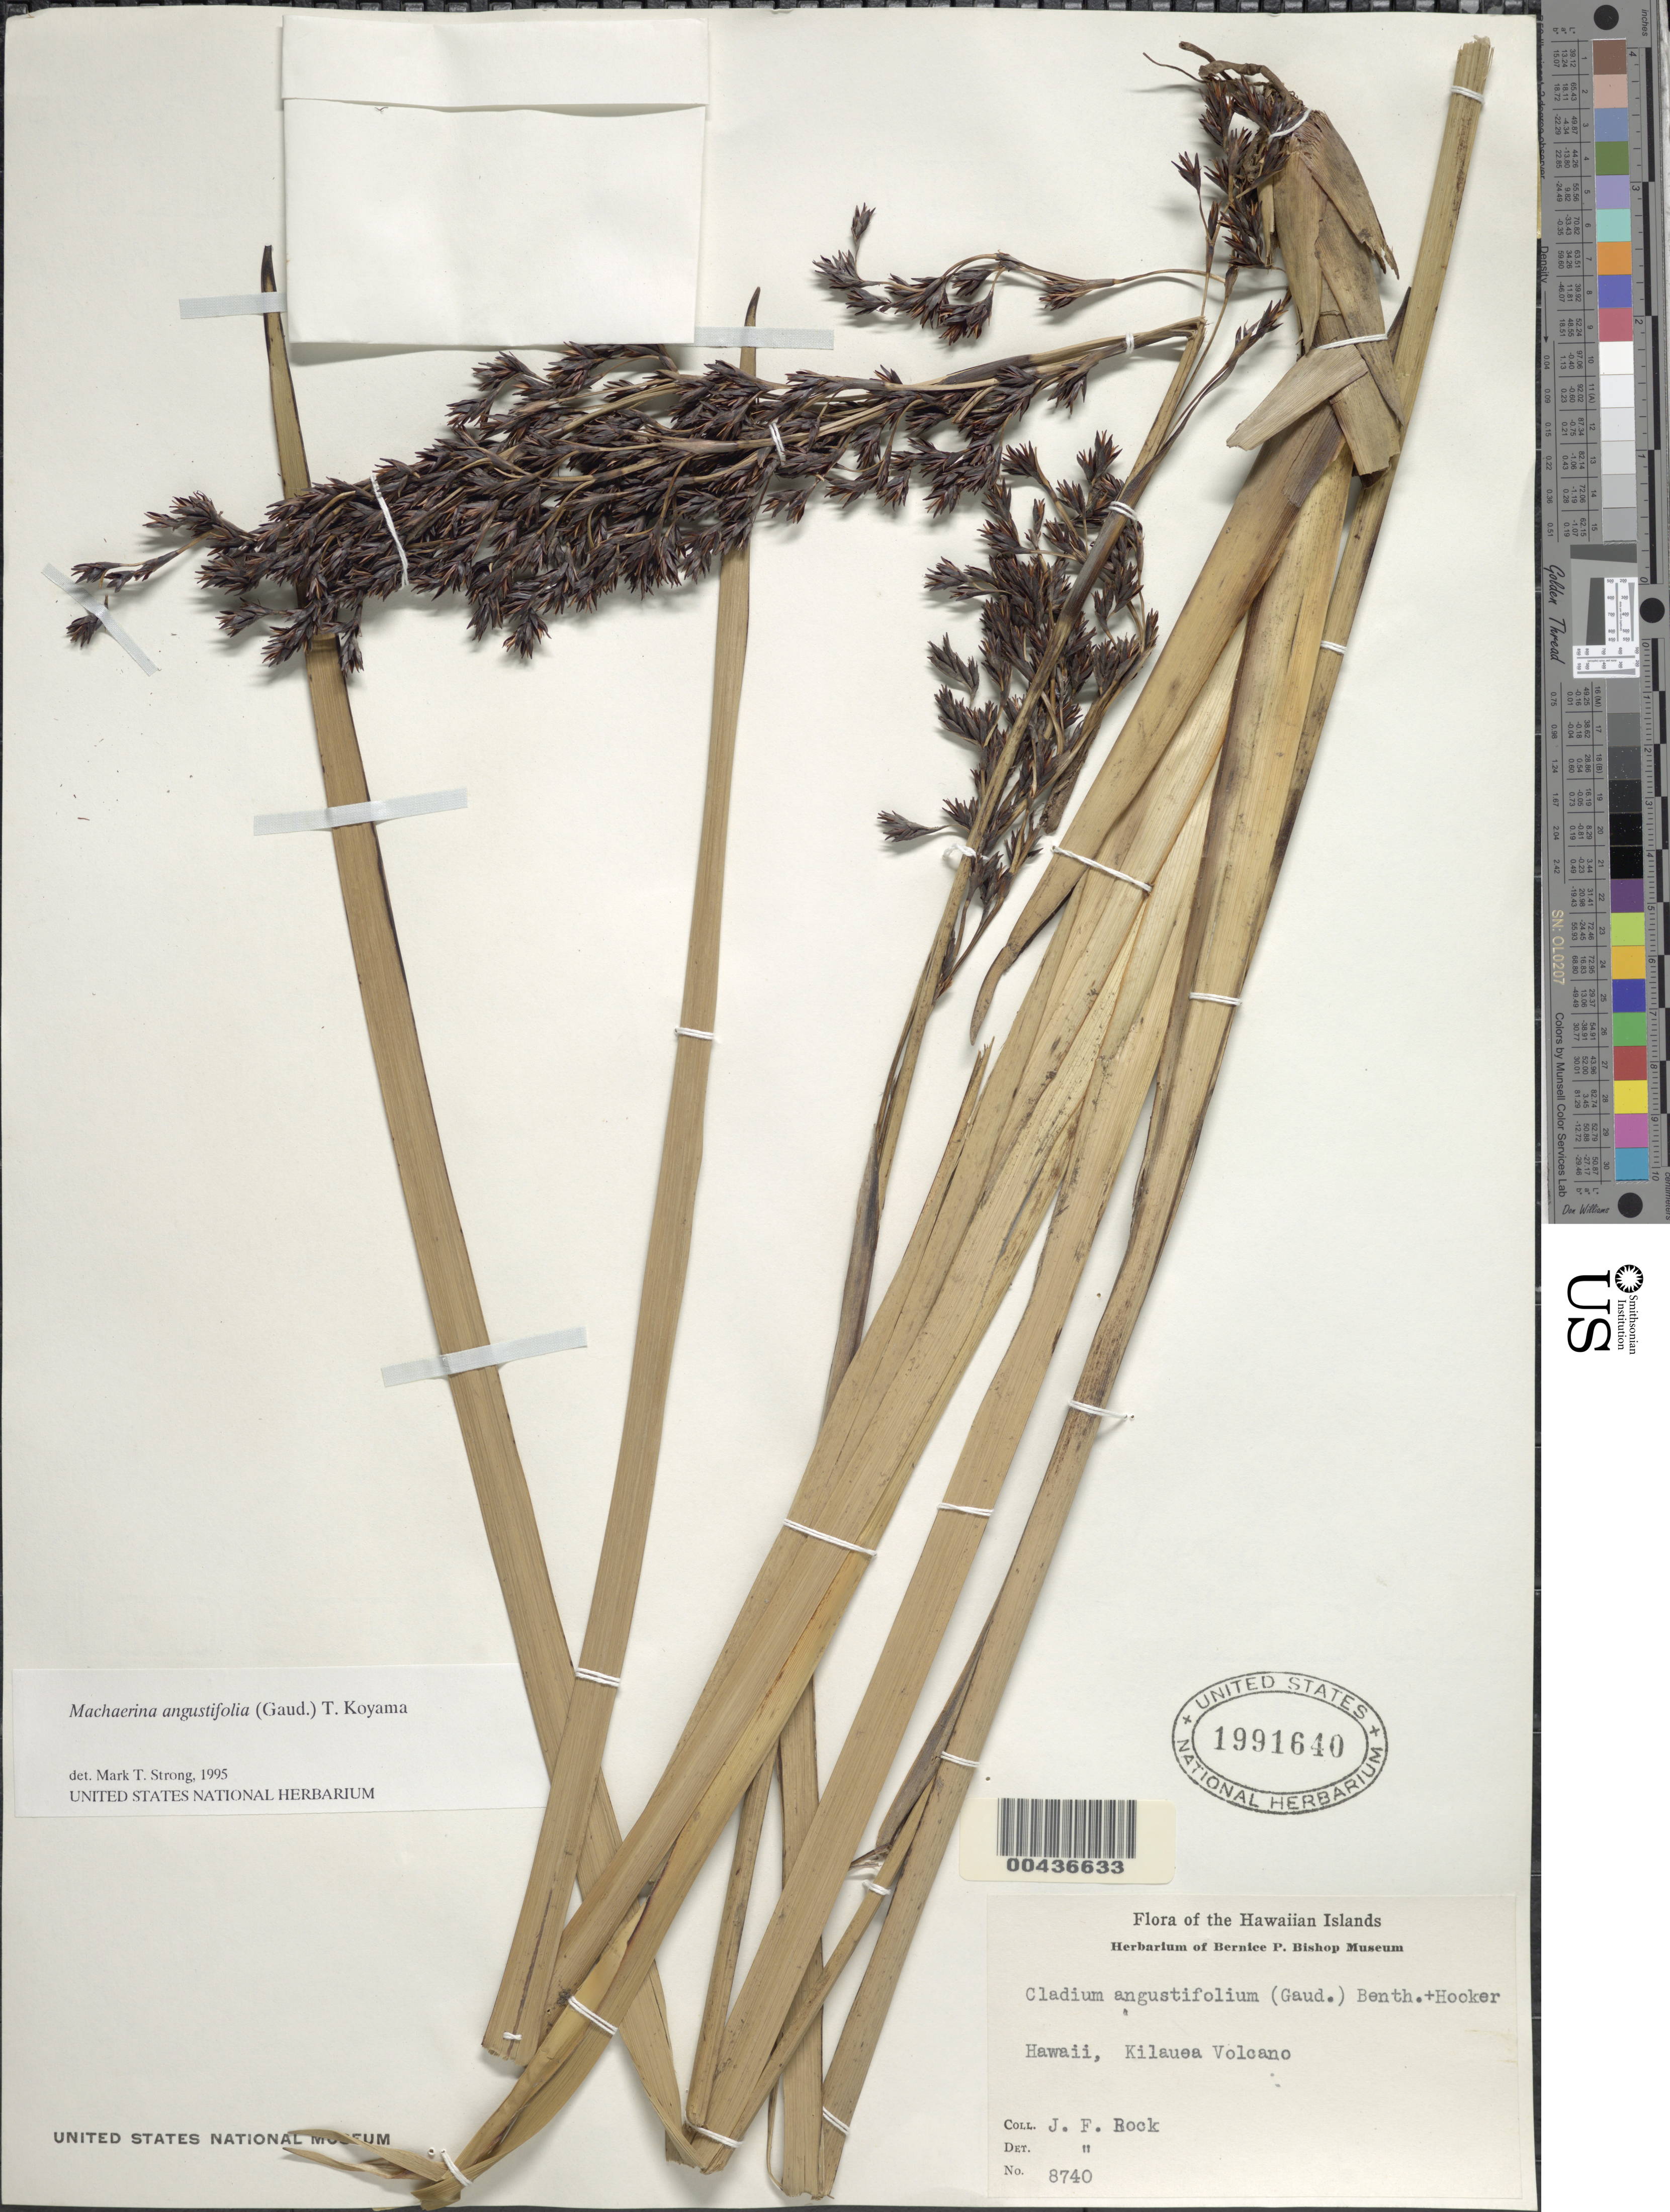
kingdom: Plantae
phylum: Tracheophyta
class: Liliopsida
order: Poales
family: Cyperaceae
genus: Machaerina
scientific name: Machaerina angustifolia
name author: (Gaudich.) T. Koyama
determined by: Strong, M. T., (US), Smithsonian Institution - National Museum of Natural History (UNITED STATES)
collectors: J. F. Rock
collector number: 8740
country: United States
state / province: Hawaii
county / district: Hawaii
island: Hawaii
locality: Kilauea Volcano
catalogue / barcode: US 1991640